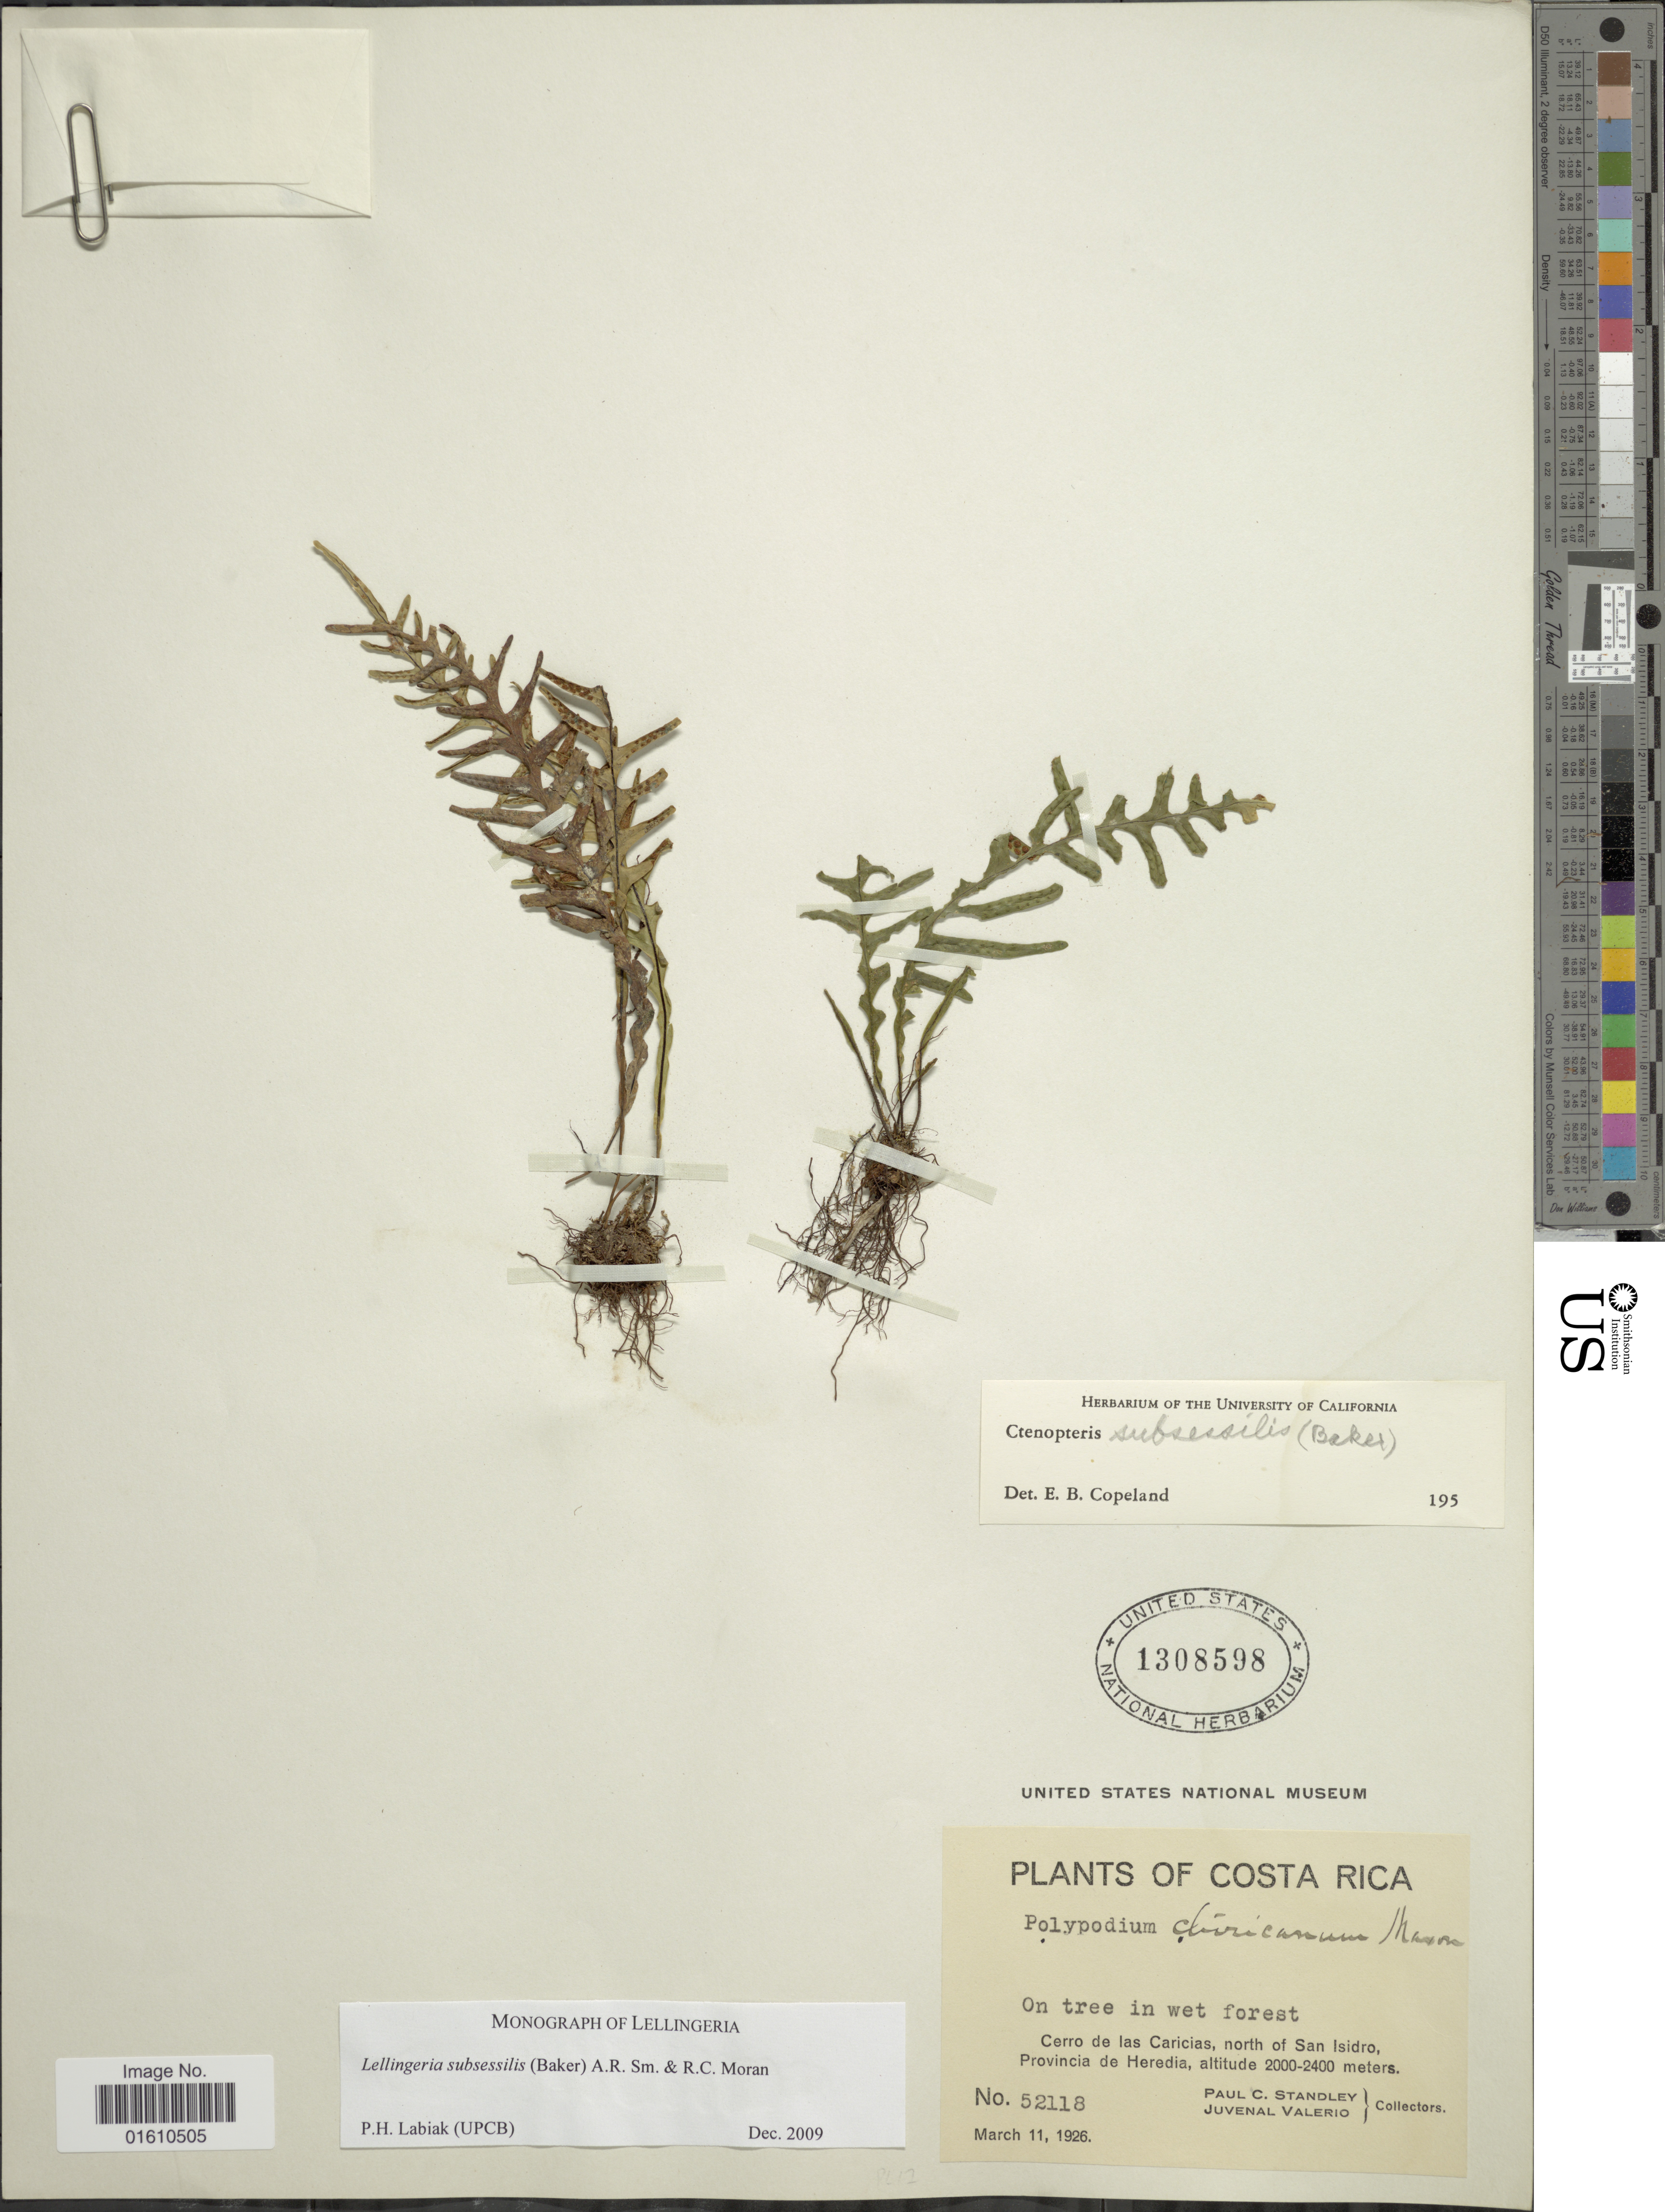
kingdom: Plantae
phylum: Tracheophyta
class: Polypodiopsida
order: Polypodiales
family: Polypodiaceae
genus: Lellingeria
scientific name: Lellingeria subsessilis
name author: (Baker) A.R. Sm. & R.C. Moran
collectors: P. C. Standley & J. Valerio R.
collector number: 52118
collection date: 1926-03-11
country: Costa Rica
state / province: Heredia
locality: Cerro de las Caricias, north of San Isidro, Provincia de Heredia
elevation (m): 200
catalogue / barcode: US 1308598